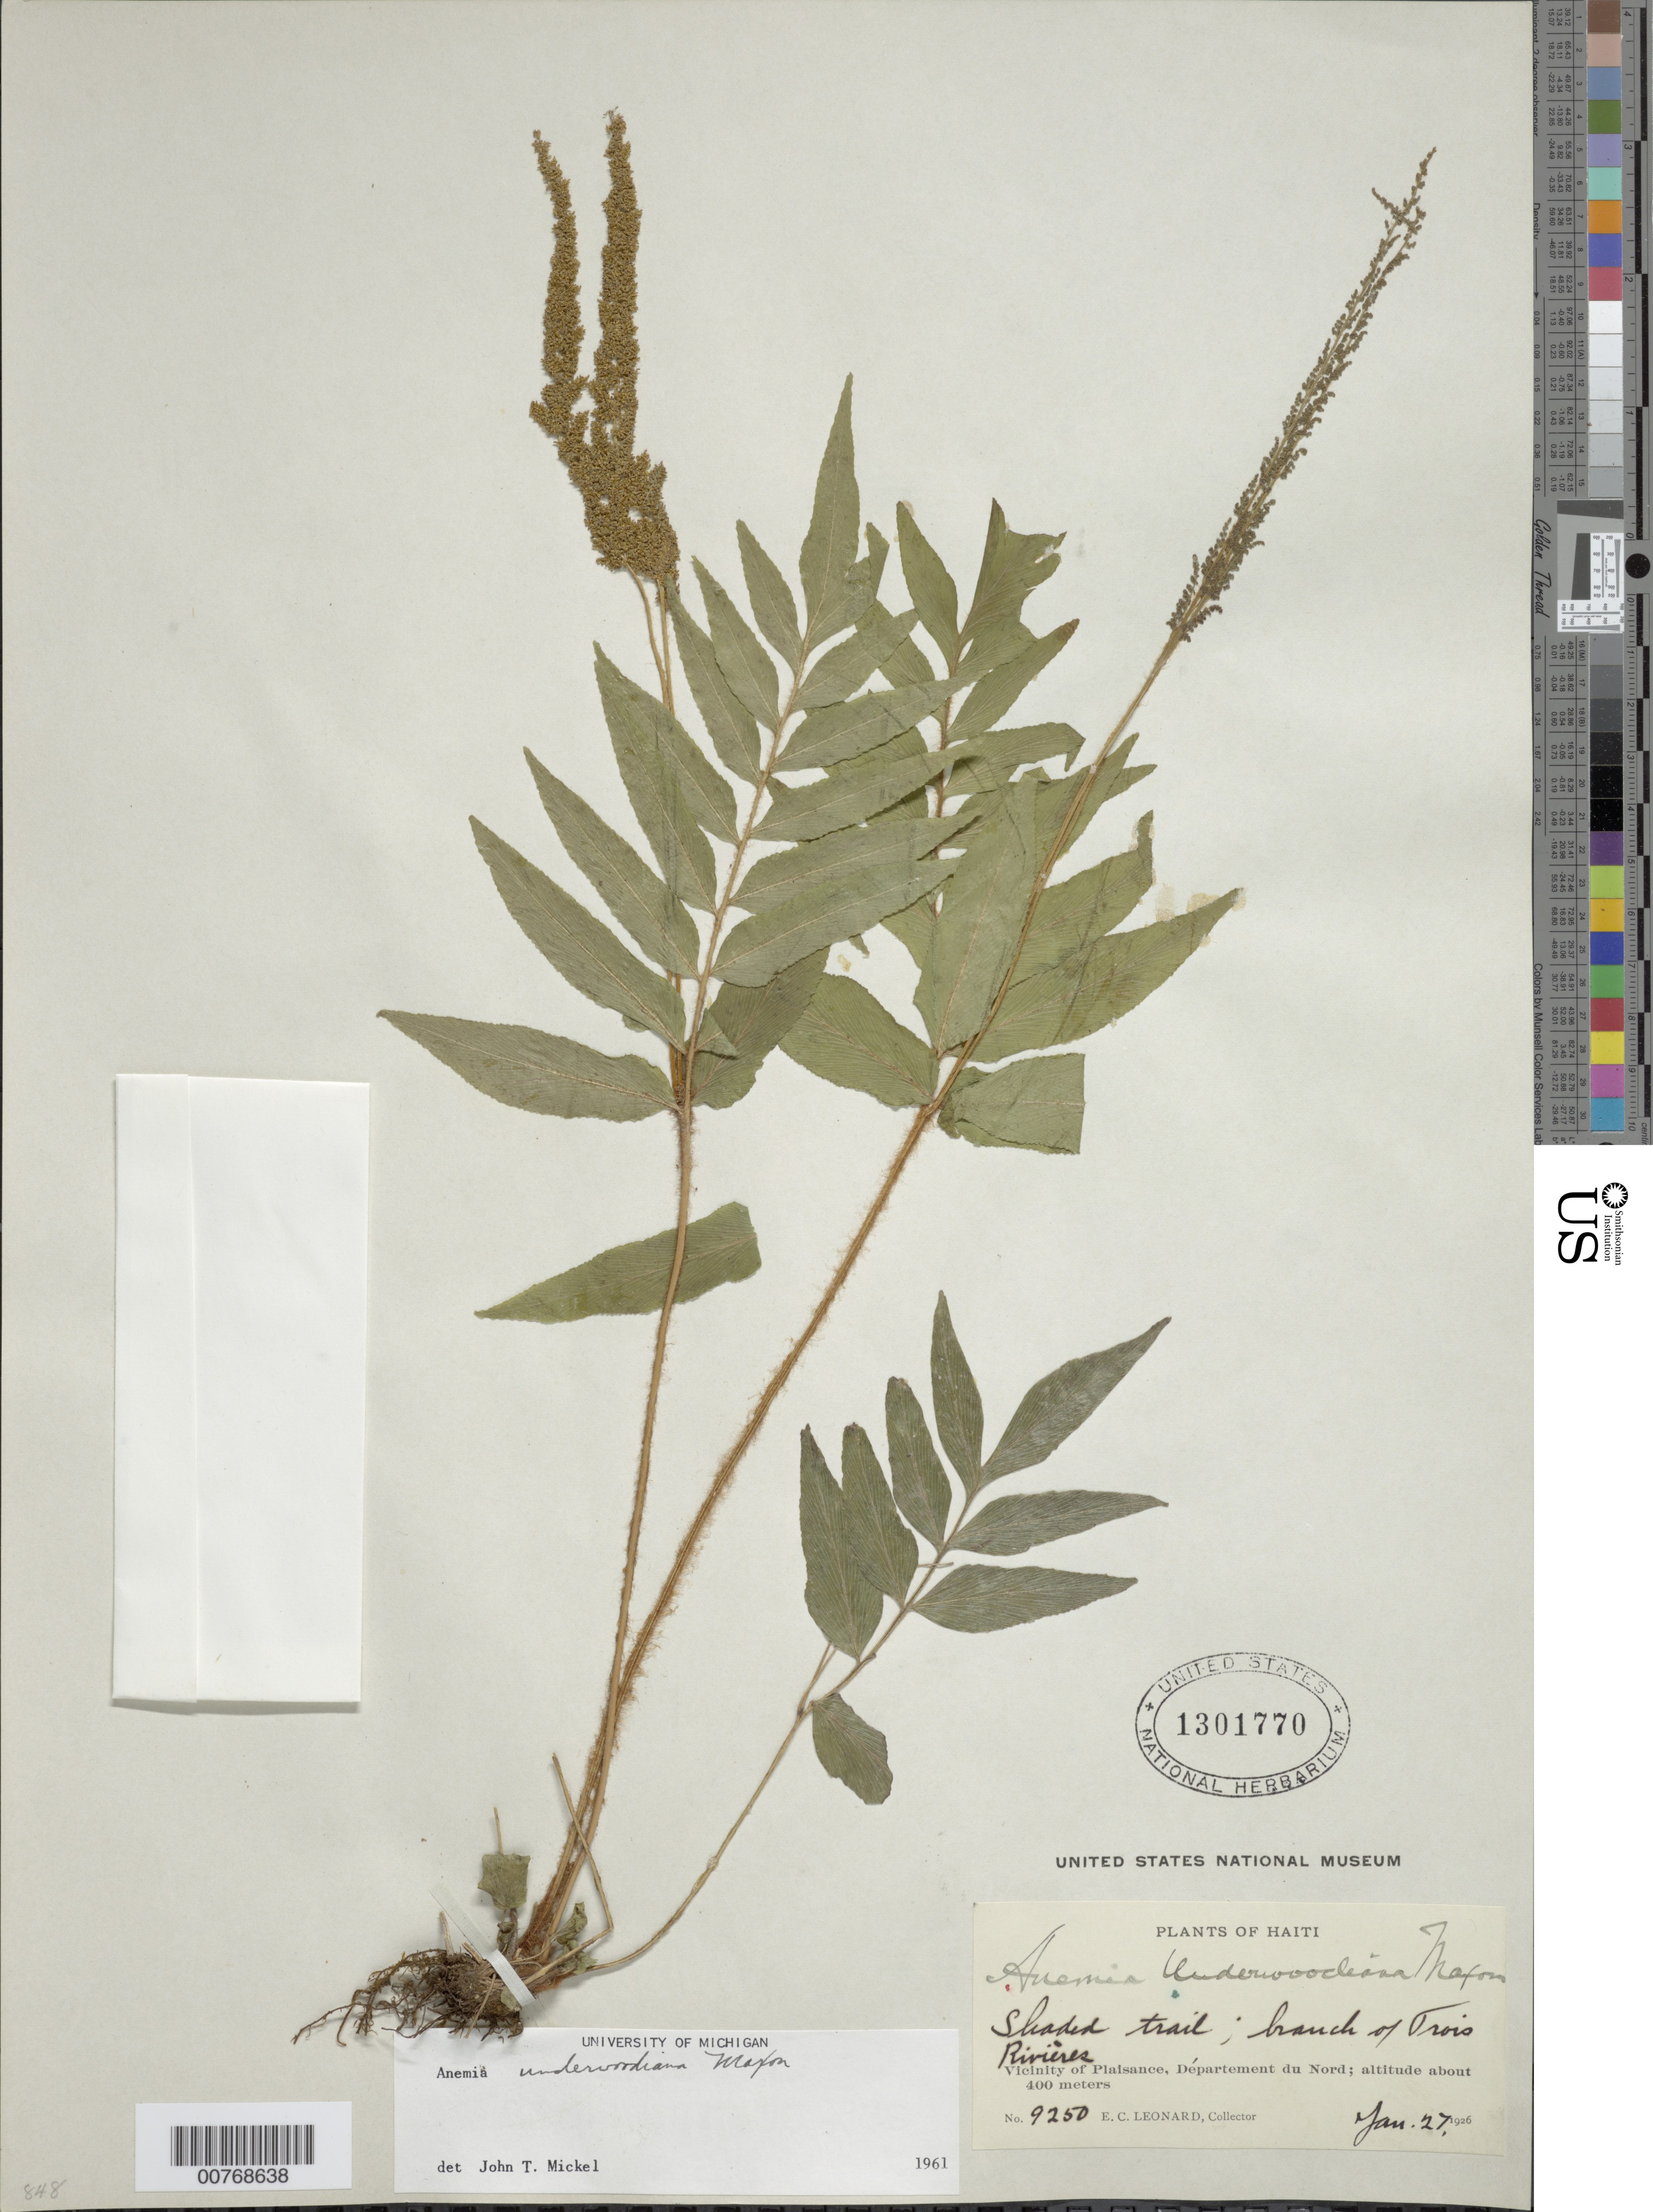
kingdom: Plantae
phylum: Tracheophyta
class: Polypodiopsida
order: Schizaeales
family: Anemiaceae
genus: Anemia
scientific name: Anemia underwoodiana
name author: Maxon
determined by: Mickel, J. T., (NY), New York Botanical Garden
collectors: E. C. Leonard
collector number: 9250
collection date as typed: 27 Jan 1926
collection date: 1926-01-27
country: Haiti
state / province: Nord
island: Hispaniola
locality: Vicinity of Plaisance, Departement du Nord, branch of Trois Rivieres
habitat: Shaded trail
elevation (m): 400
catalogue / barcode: US 1301770